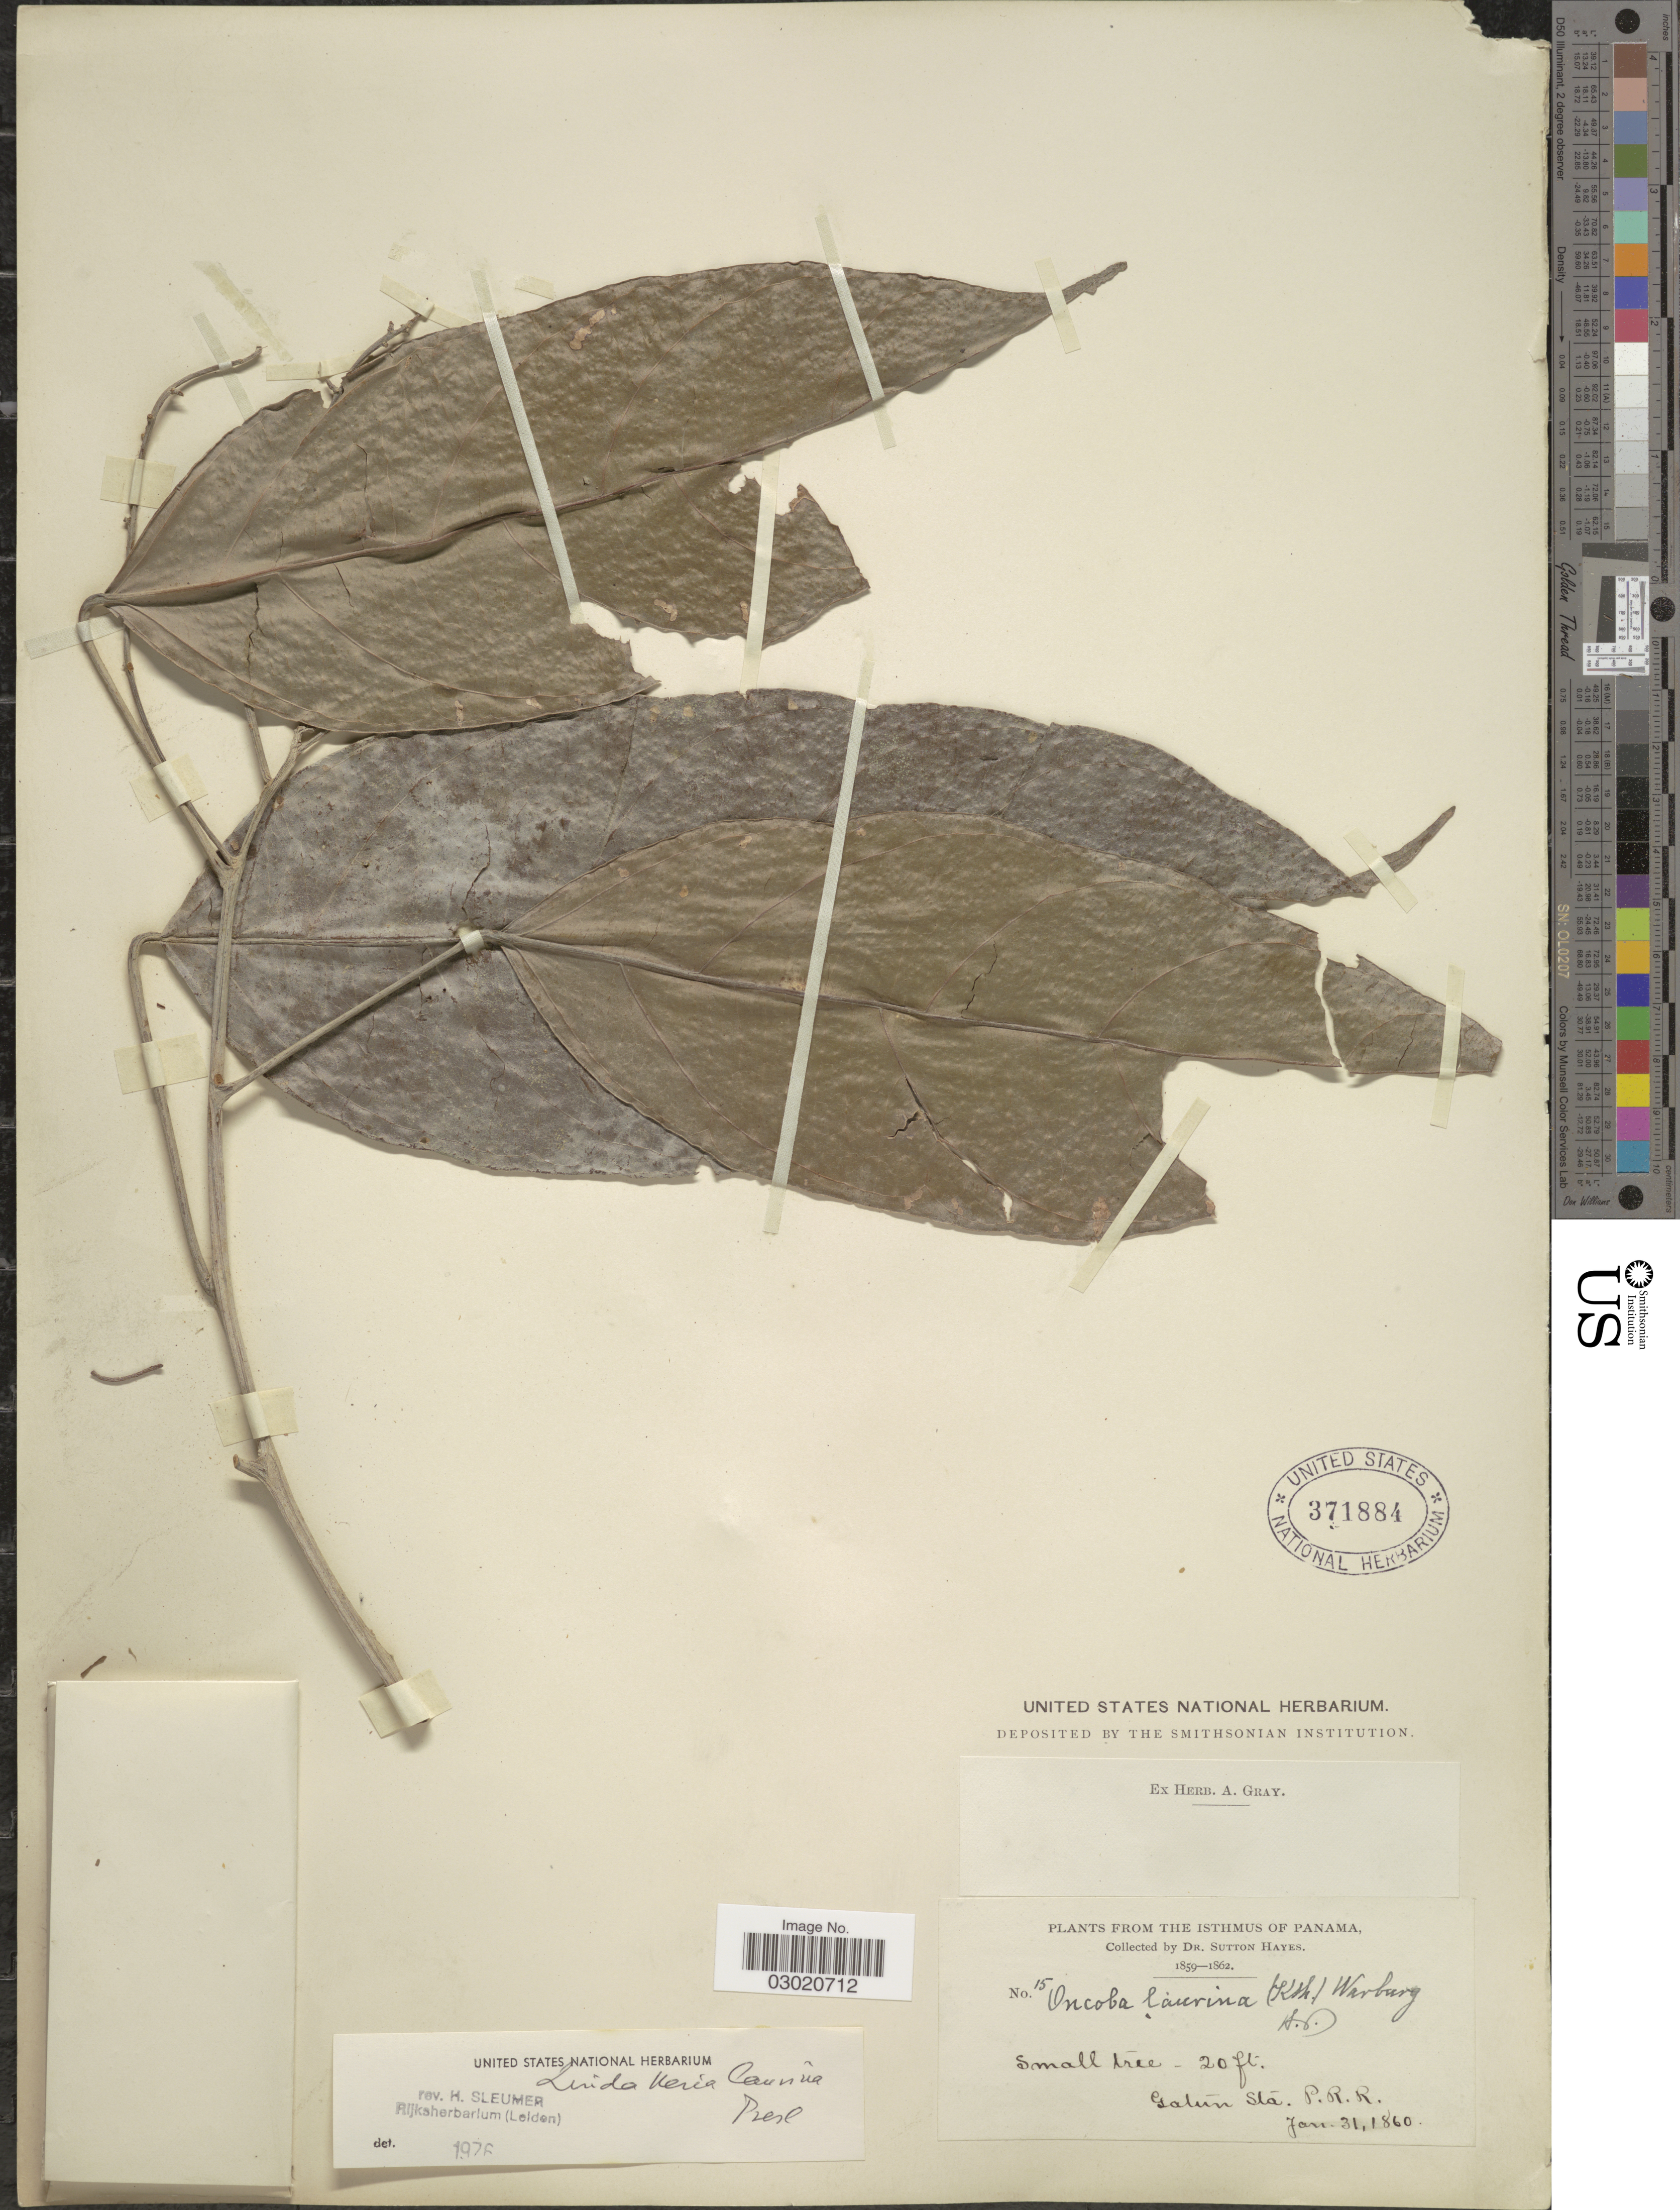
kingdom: Plantae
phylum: Tracheophyta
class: Magnoliopsida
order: Malpighiales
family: Achariaceae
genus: Lindackeria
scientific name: Lindackeria laurina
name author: C. Presl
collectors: S. Hayes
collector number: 15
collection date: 1860-01-31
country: Panama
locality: The Isthmus of Panama, Gatun Sta., P.R.R.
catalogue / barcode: US 371884